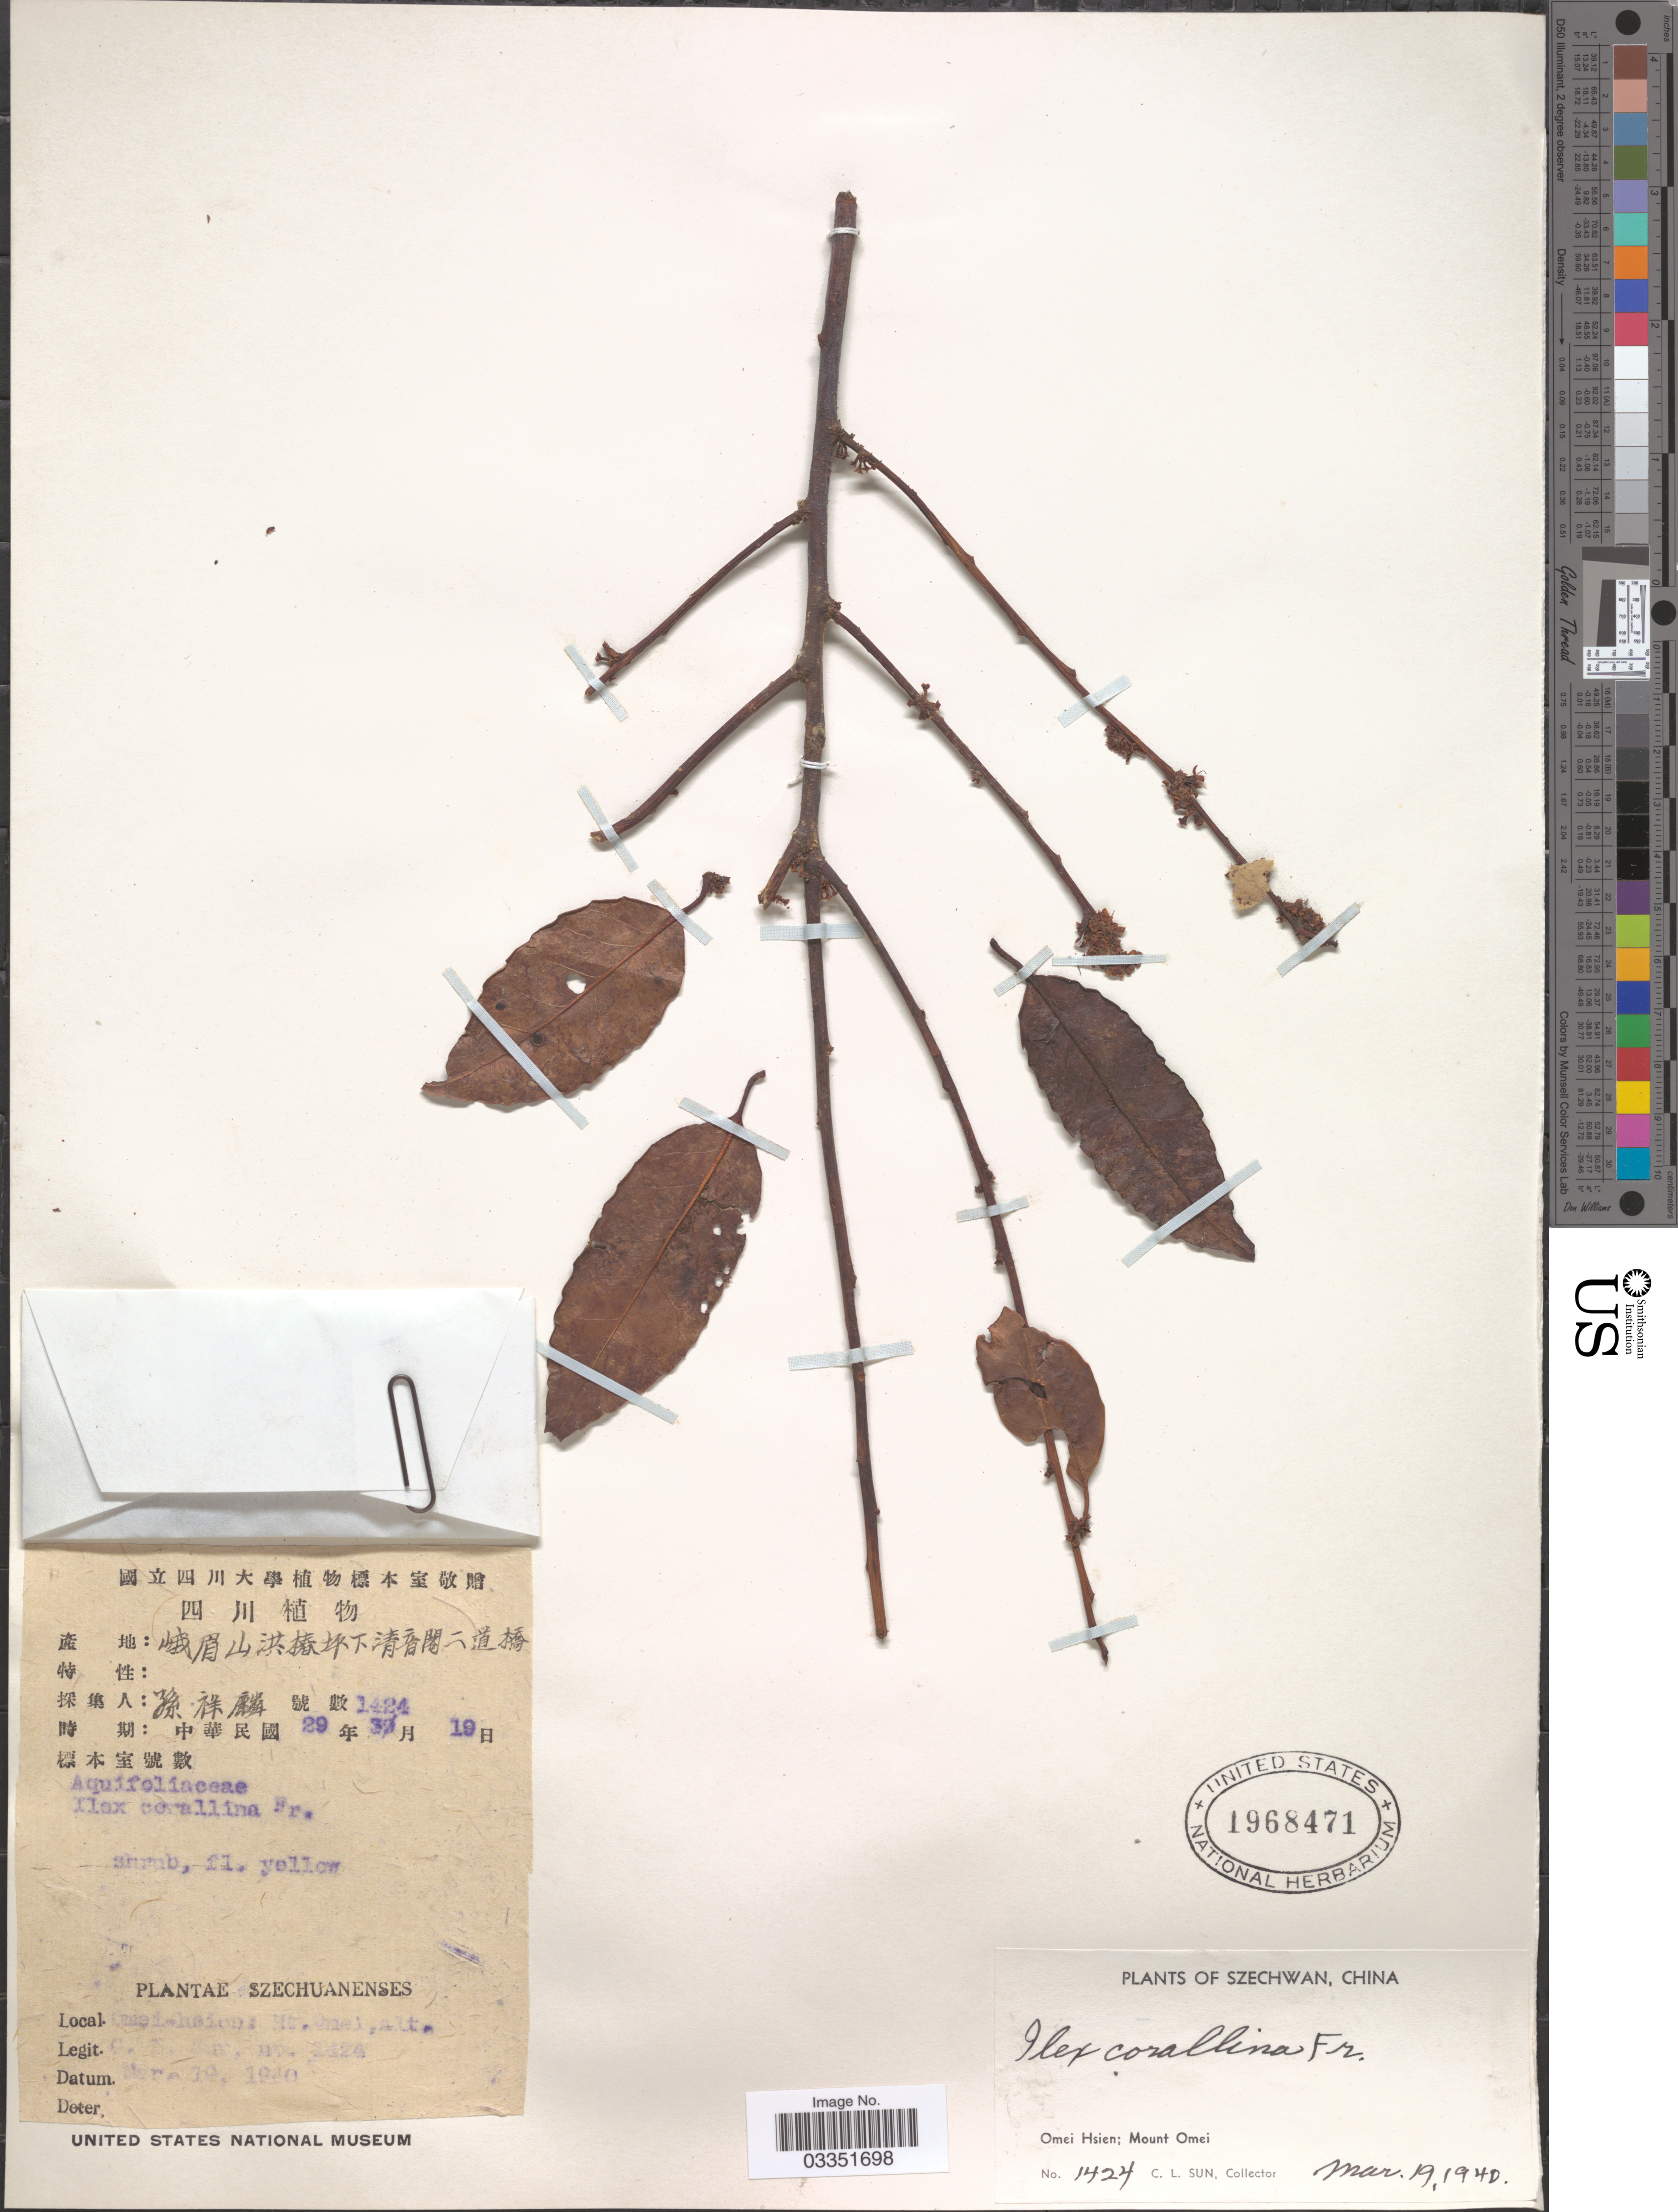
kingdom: Plantae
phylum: Tracheophyta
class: Magnoliopsida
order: Aquifoliales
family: Aquifoliaceae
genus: Ilex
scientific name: Ilex corallina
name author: Franch.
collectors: C. Sun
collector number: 1424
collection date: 1940-03-19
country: China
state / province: Sichuan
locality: Szechwan. Omei Hsien; Mount Omei.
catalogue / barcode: US 1968471